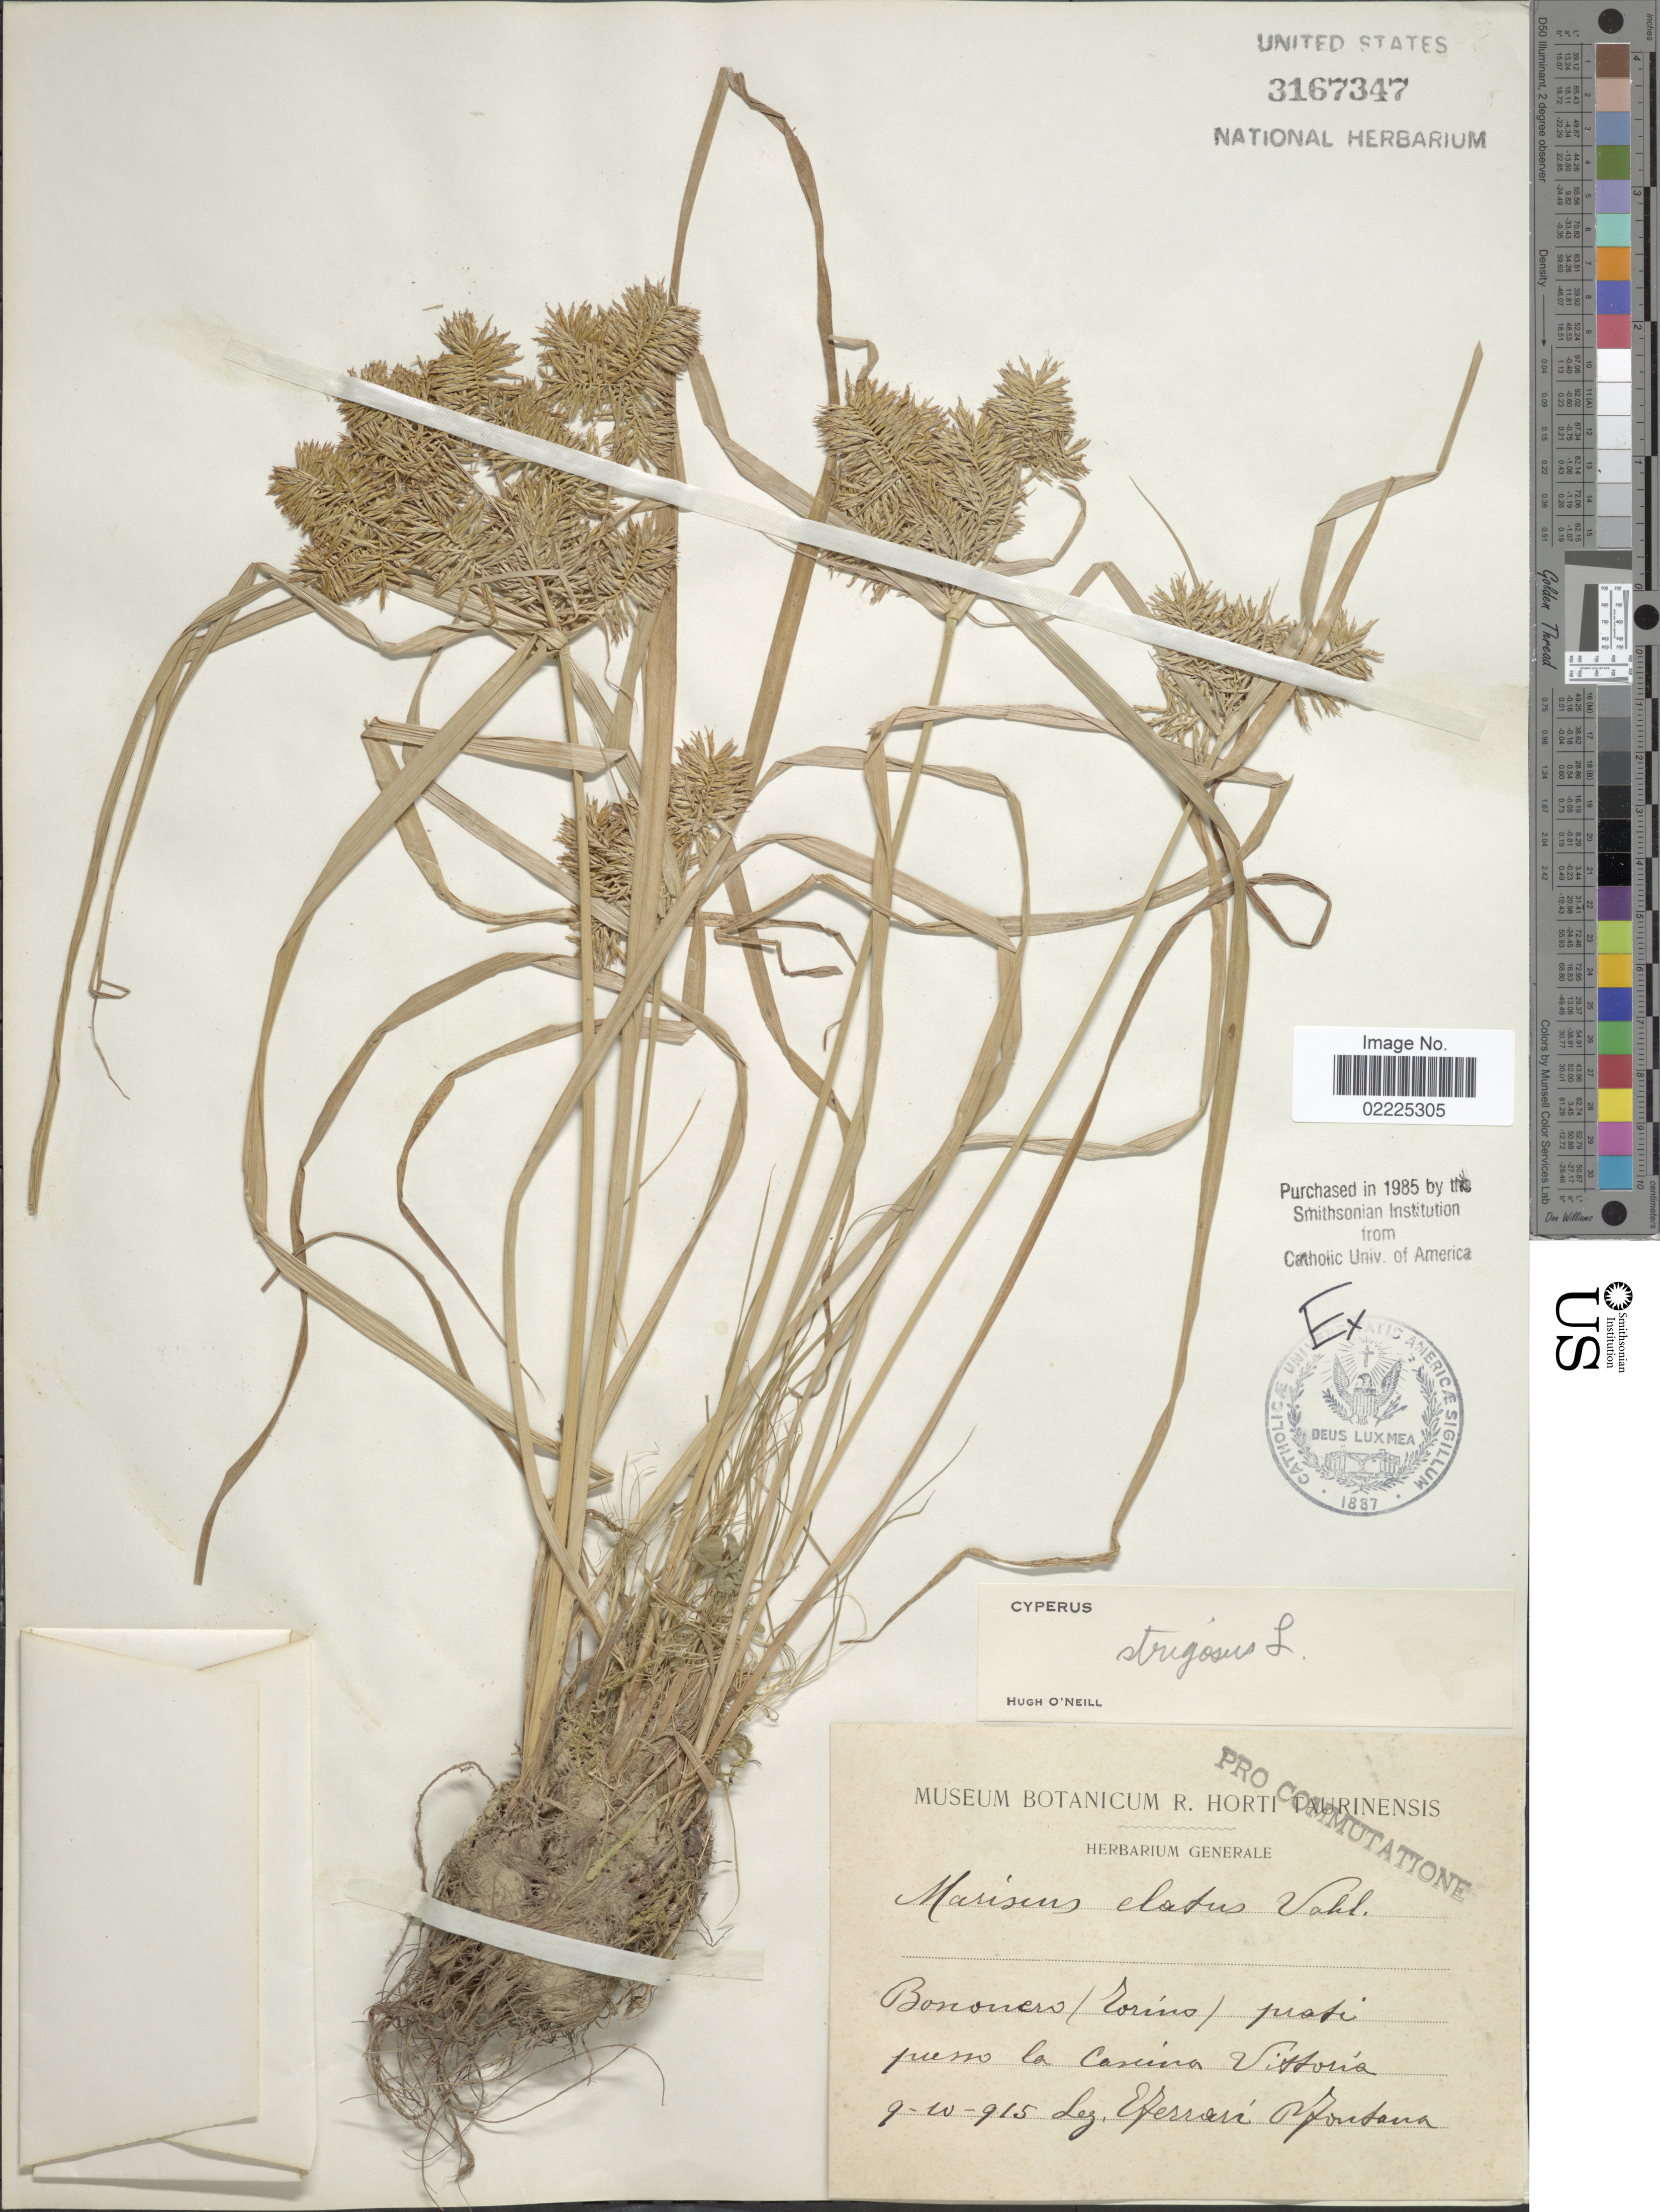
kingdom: Plantae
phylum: Tracheophyta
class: Liliopsida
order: Poales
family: Cyperaceae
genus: Cyperus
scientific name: Cyperus strigosus L.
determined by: O'Neill, Hugh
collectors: E. Ferrari & Fontana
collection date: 1915-10-09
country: Italy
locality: Bononero (Rorino) prati presso la Cascina Vittoria [interpreted]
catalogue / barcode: US 3167347